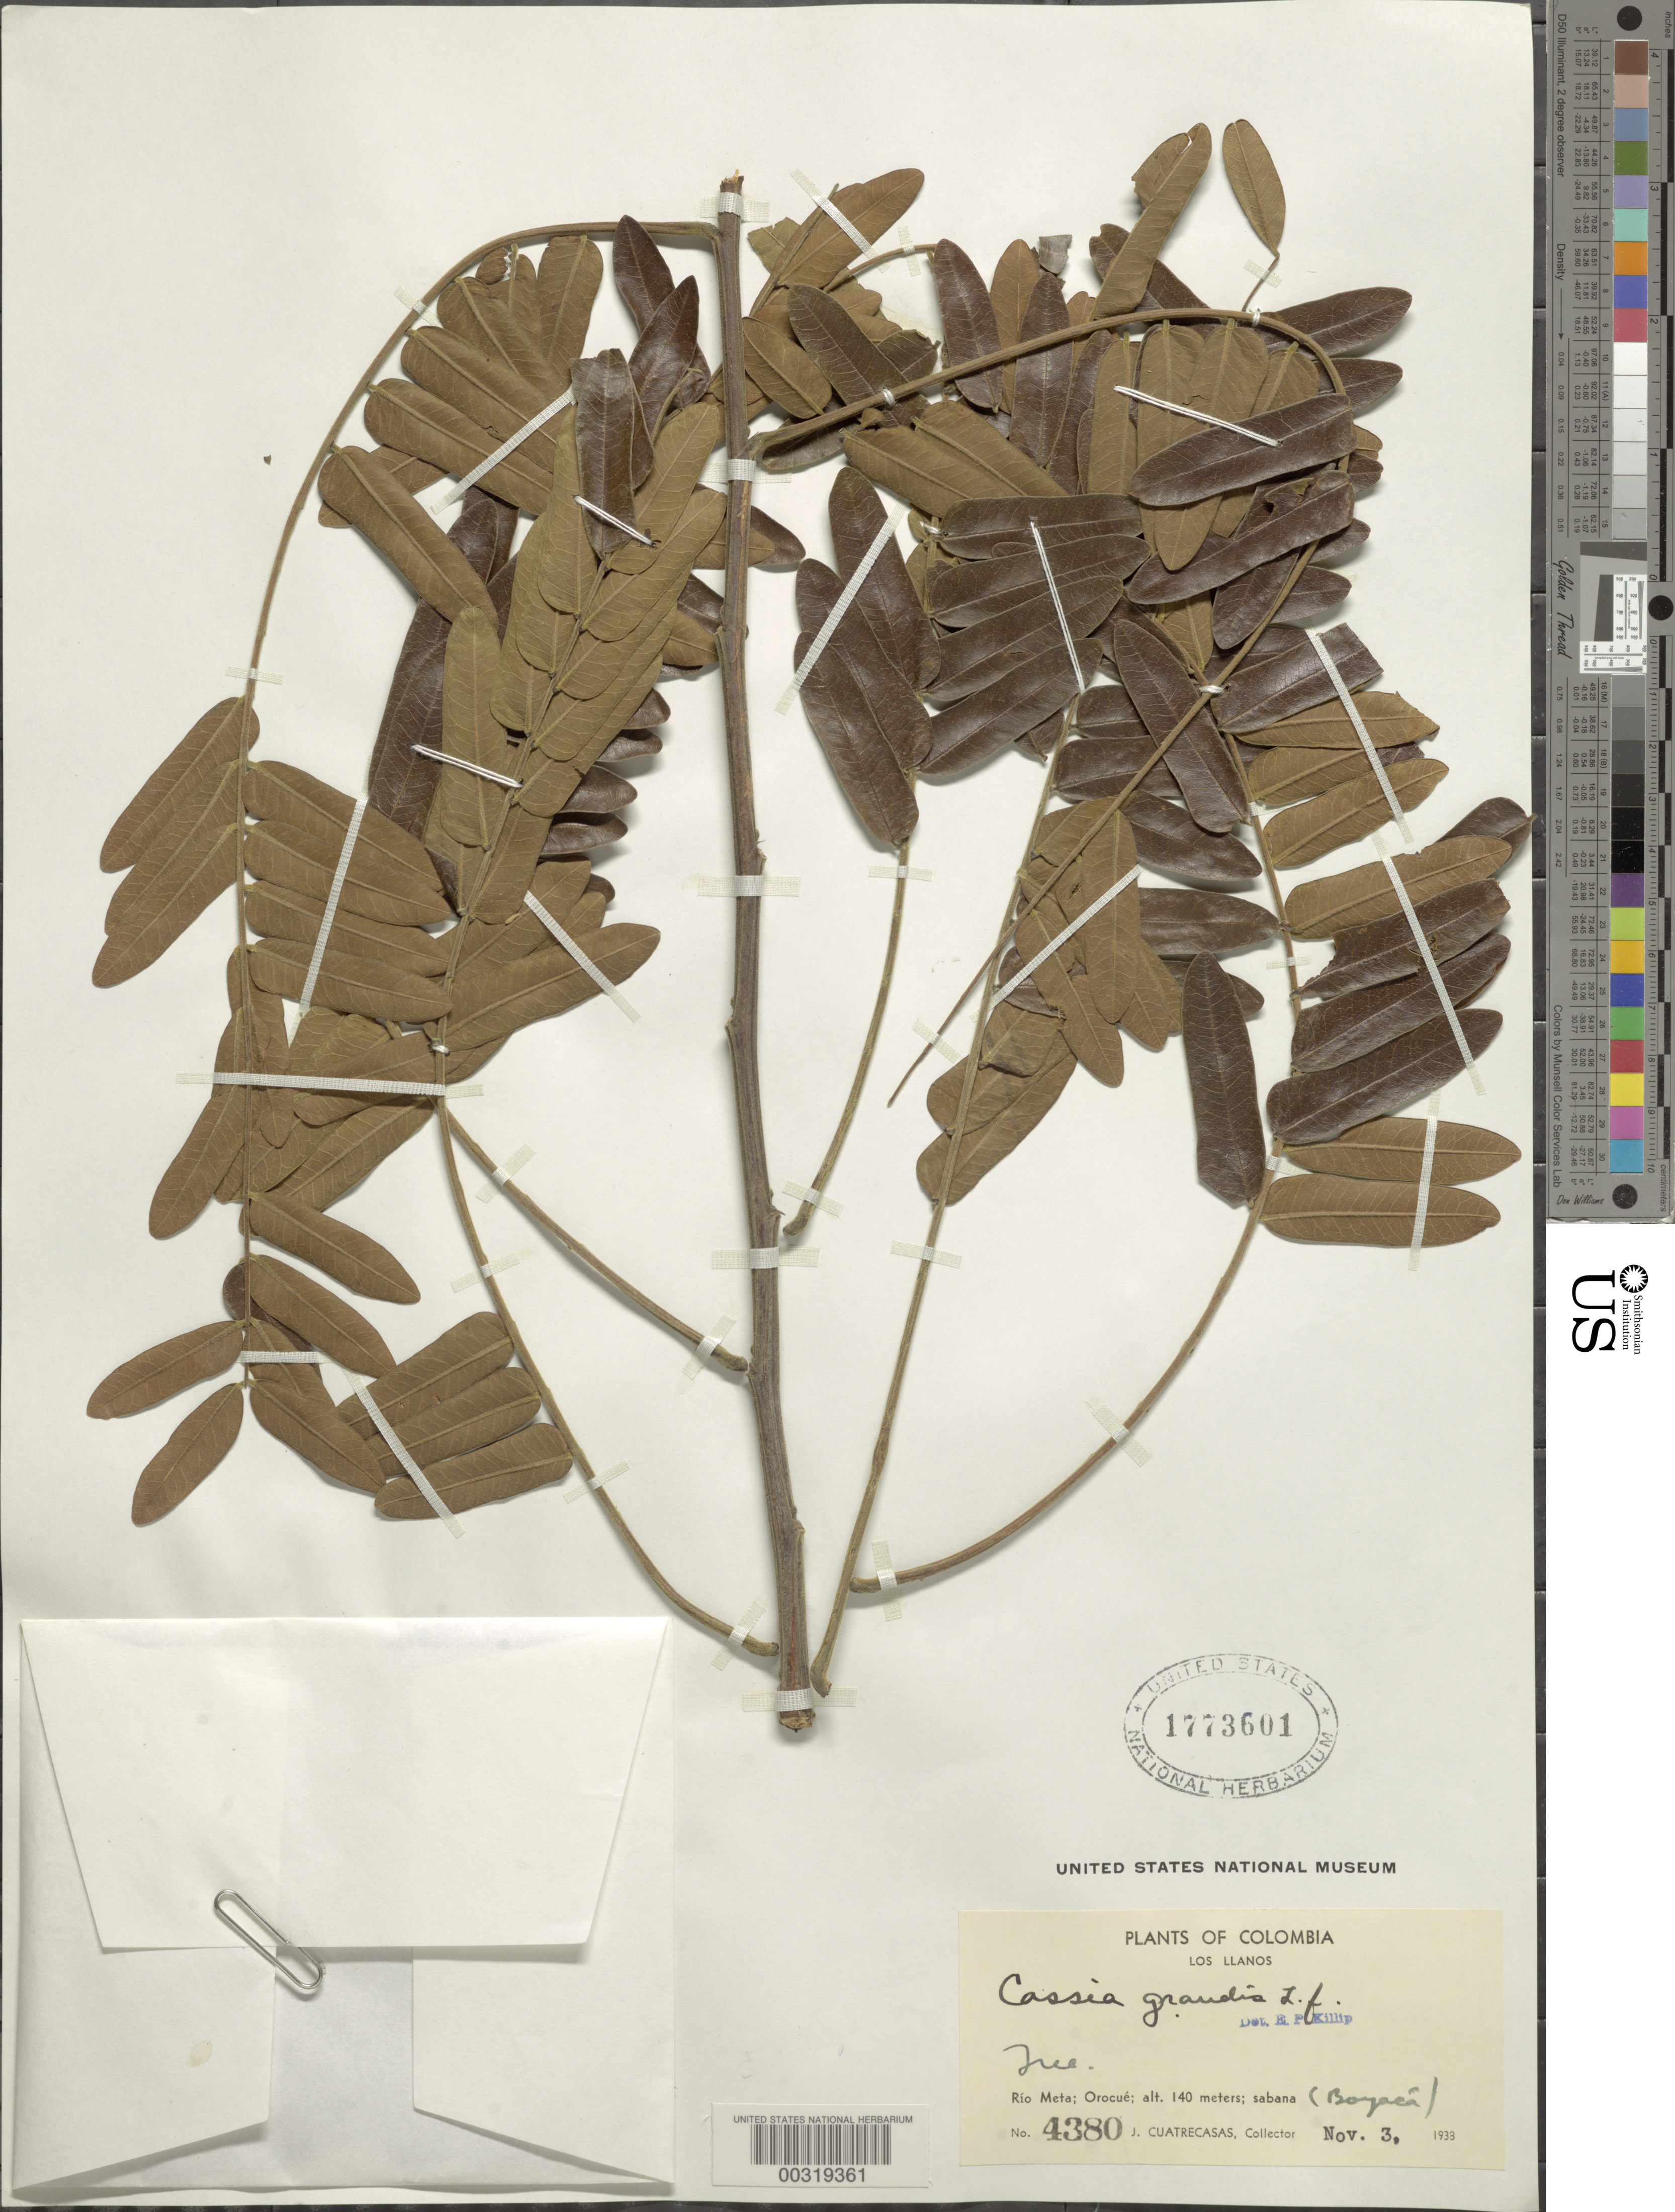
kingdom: Plantae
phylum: Tracheophyta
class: Magnoliopsida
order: Fabales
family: Fabaceae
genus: Cassia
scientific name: Cassia grandis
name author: L. f.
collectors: J. Cuatrecasas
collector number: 4380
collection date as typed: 03 Nov 1938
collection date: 1938-11-03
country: Colombia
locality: Rio Meta; Orocue; los Llanos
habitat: Savanna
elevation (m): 140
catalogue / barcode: US 1773601